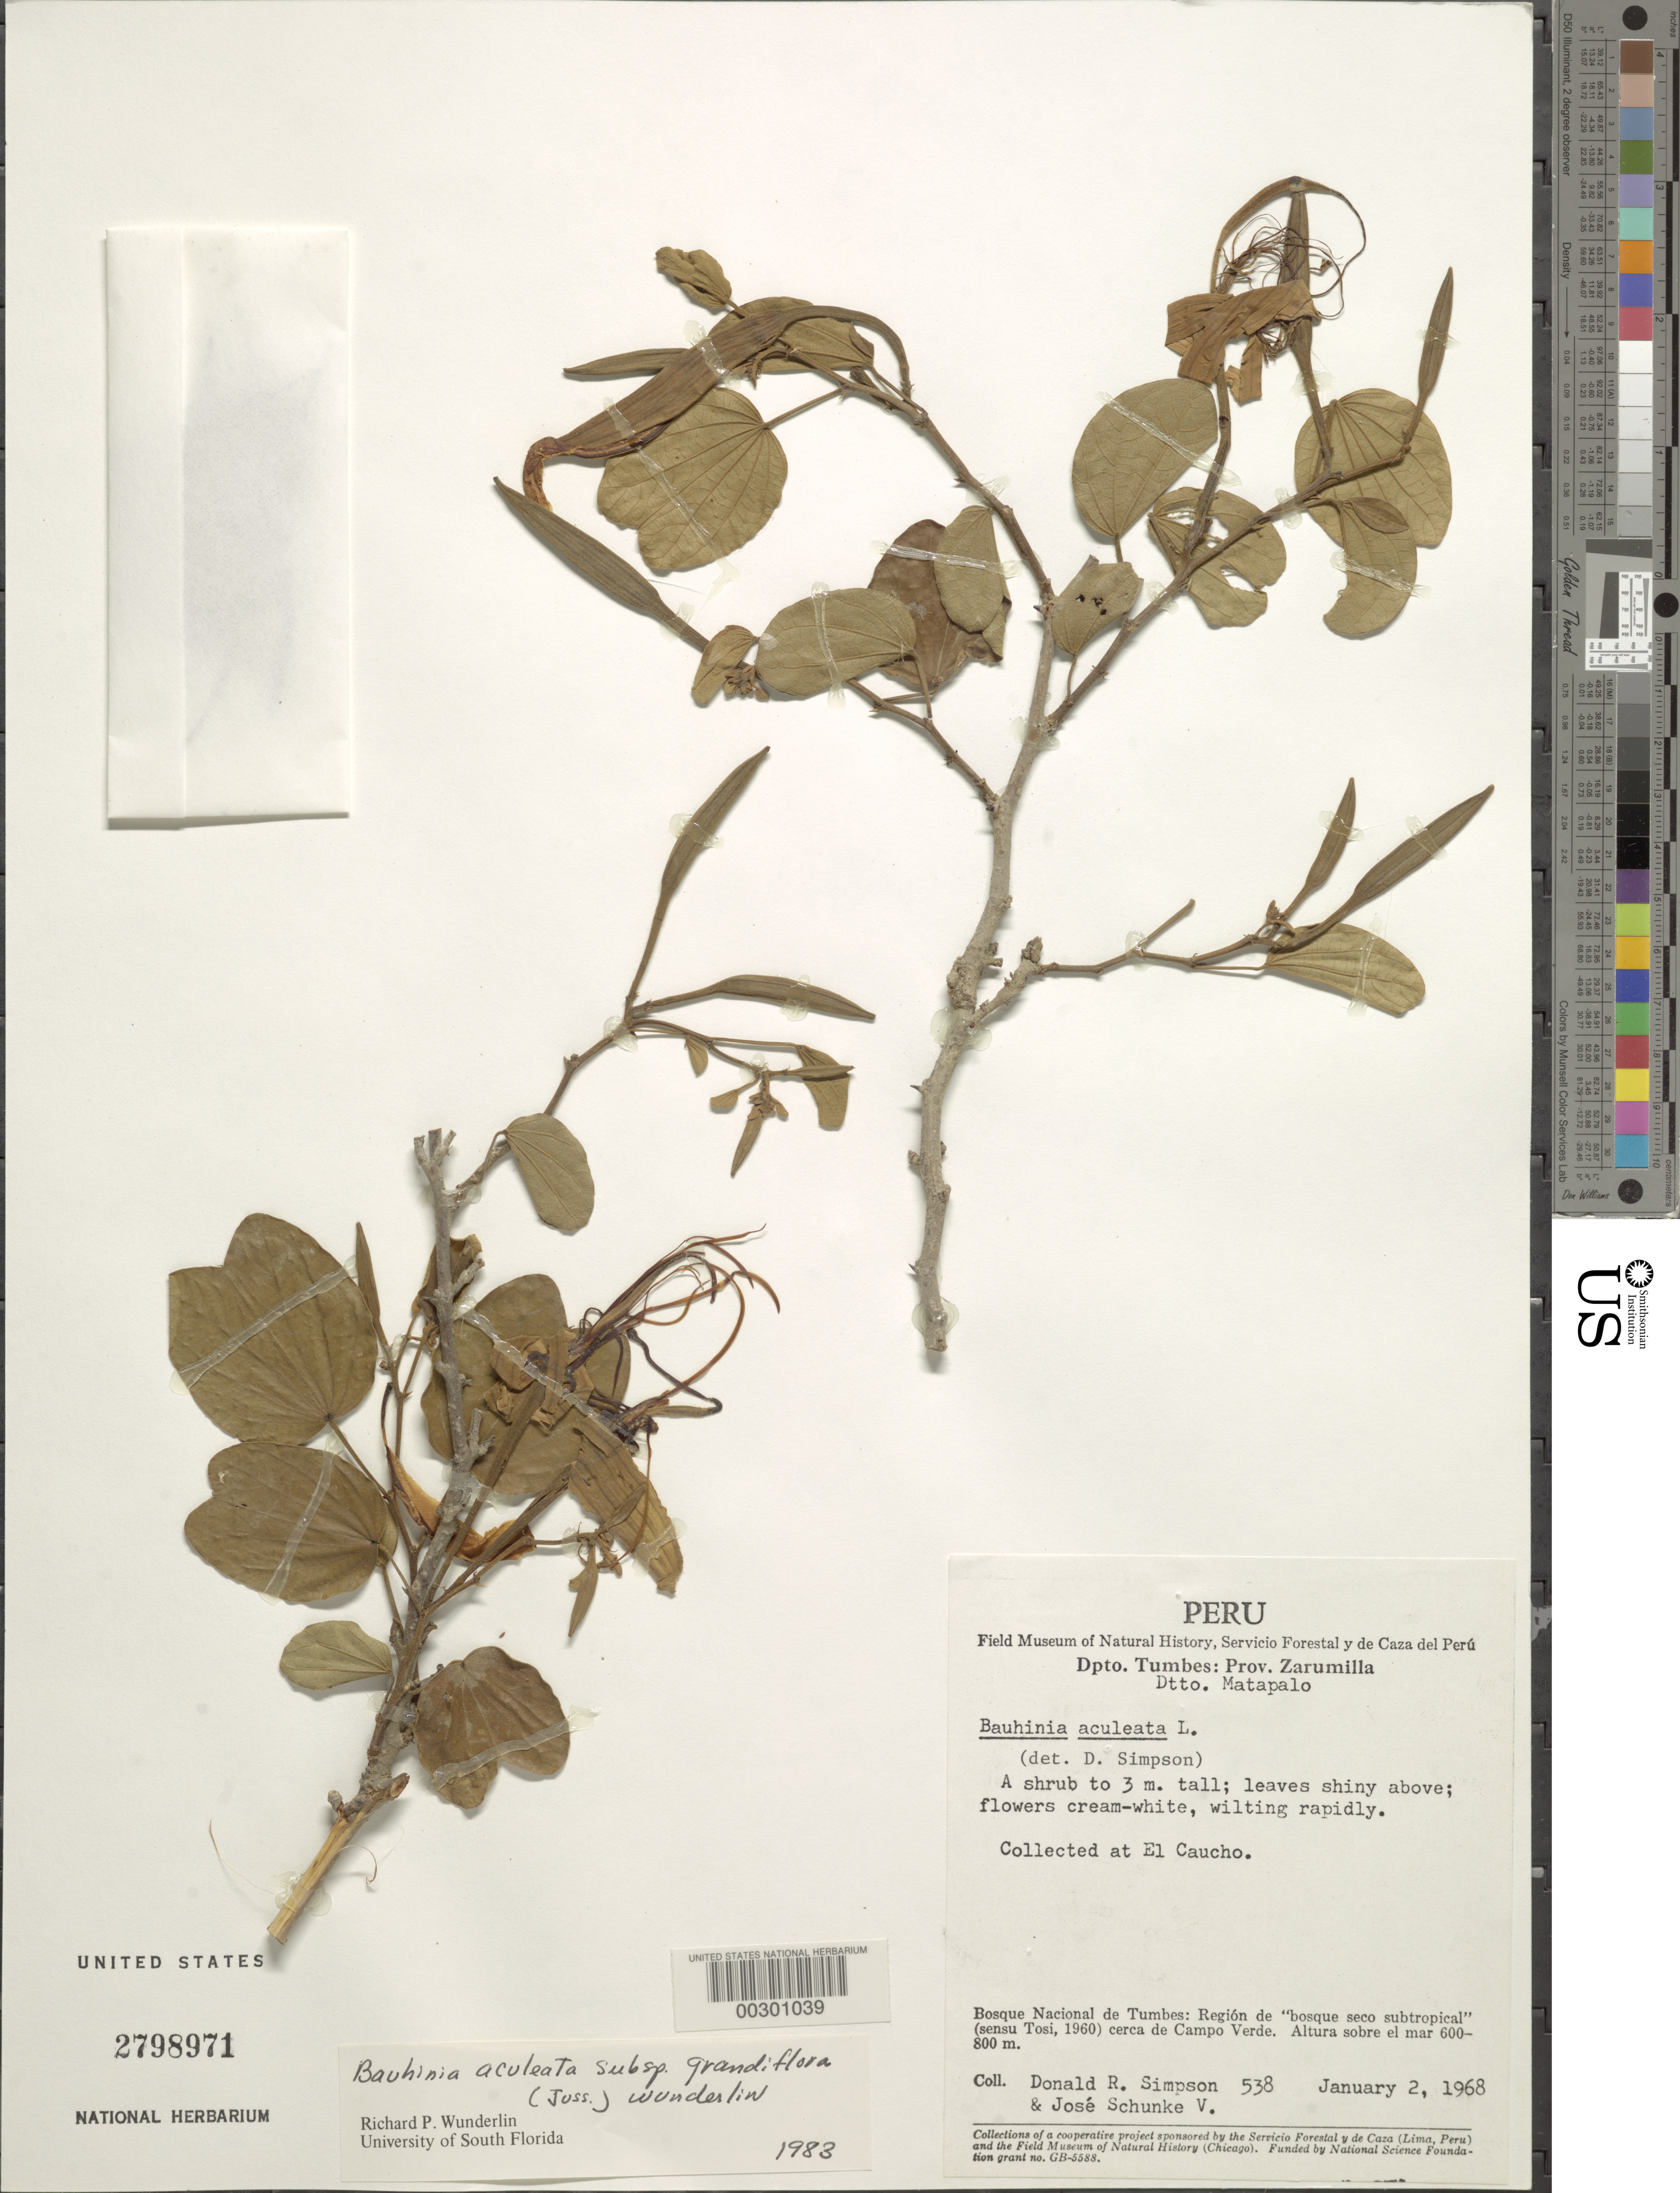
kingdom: Plantae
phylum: Tracheophyta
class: Magnoliopsida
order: Fabales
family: Fabaceae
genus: Bauhinia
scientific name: Bauhinia aculeata subsp. grandiflora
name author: (Juss.) Wunderlin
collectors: D. R. Simpson & J. M. Schunke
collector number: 538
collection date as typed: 02 Jan 1968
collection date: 1968-01-02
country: Peru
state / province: Tumbes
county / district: Zarumilla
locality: Matapalo dtto., el caucho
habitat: Secondary tropical forest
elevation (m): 600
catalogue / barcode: US 2798971